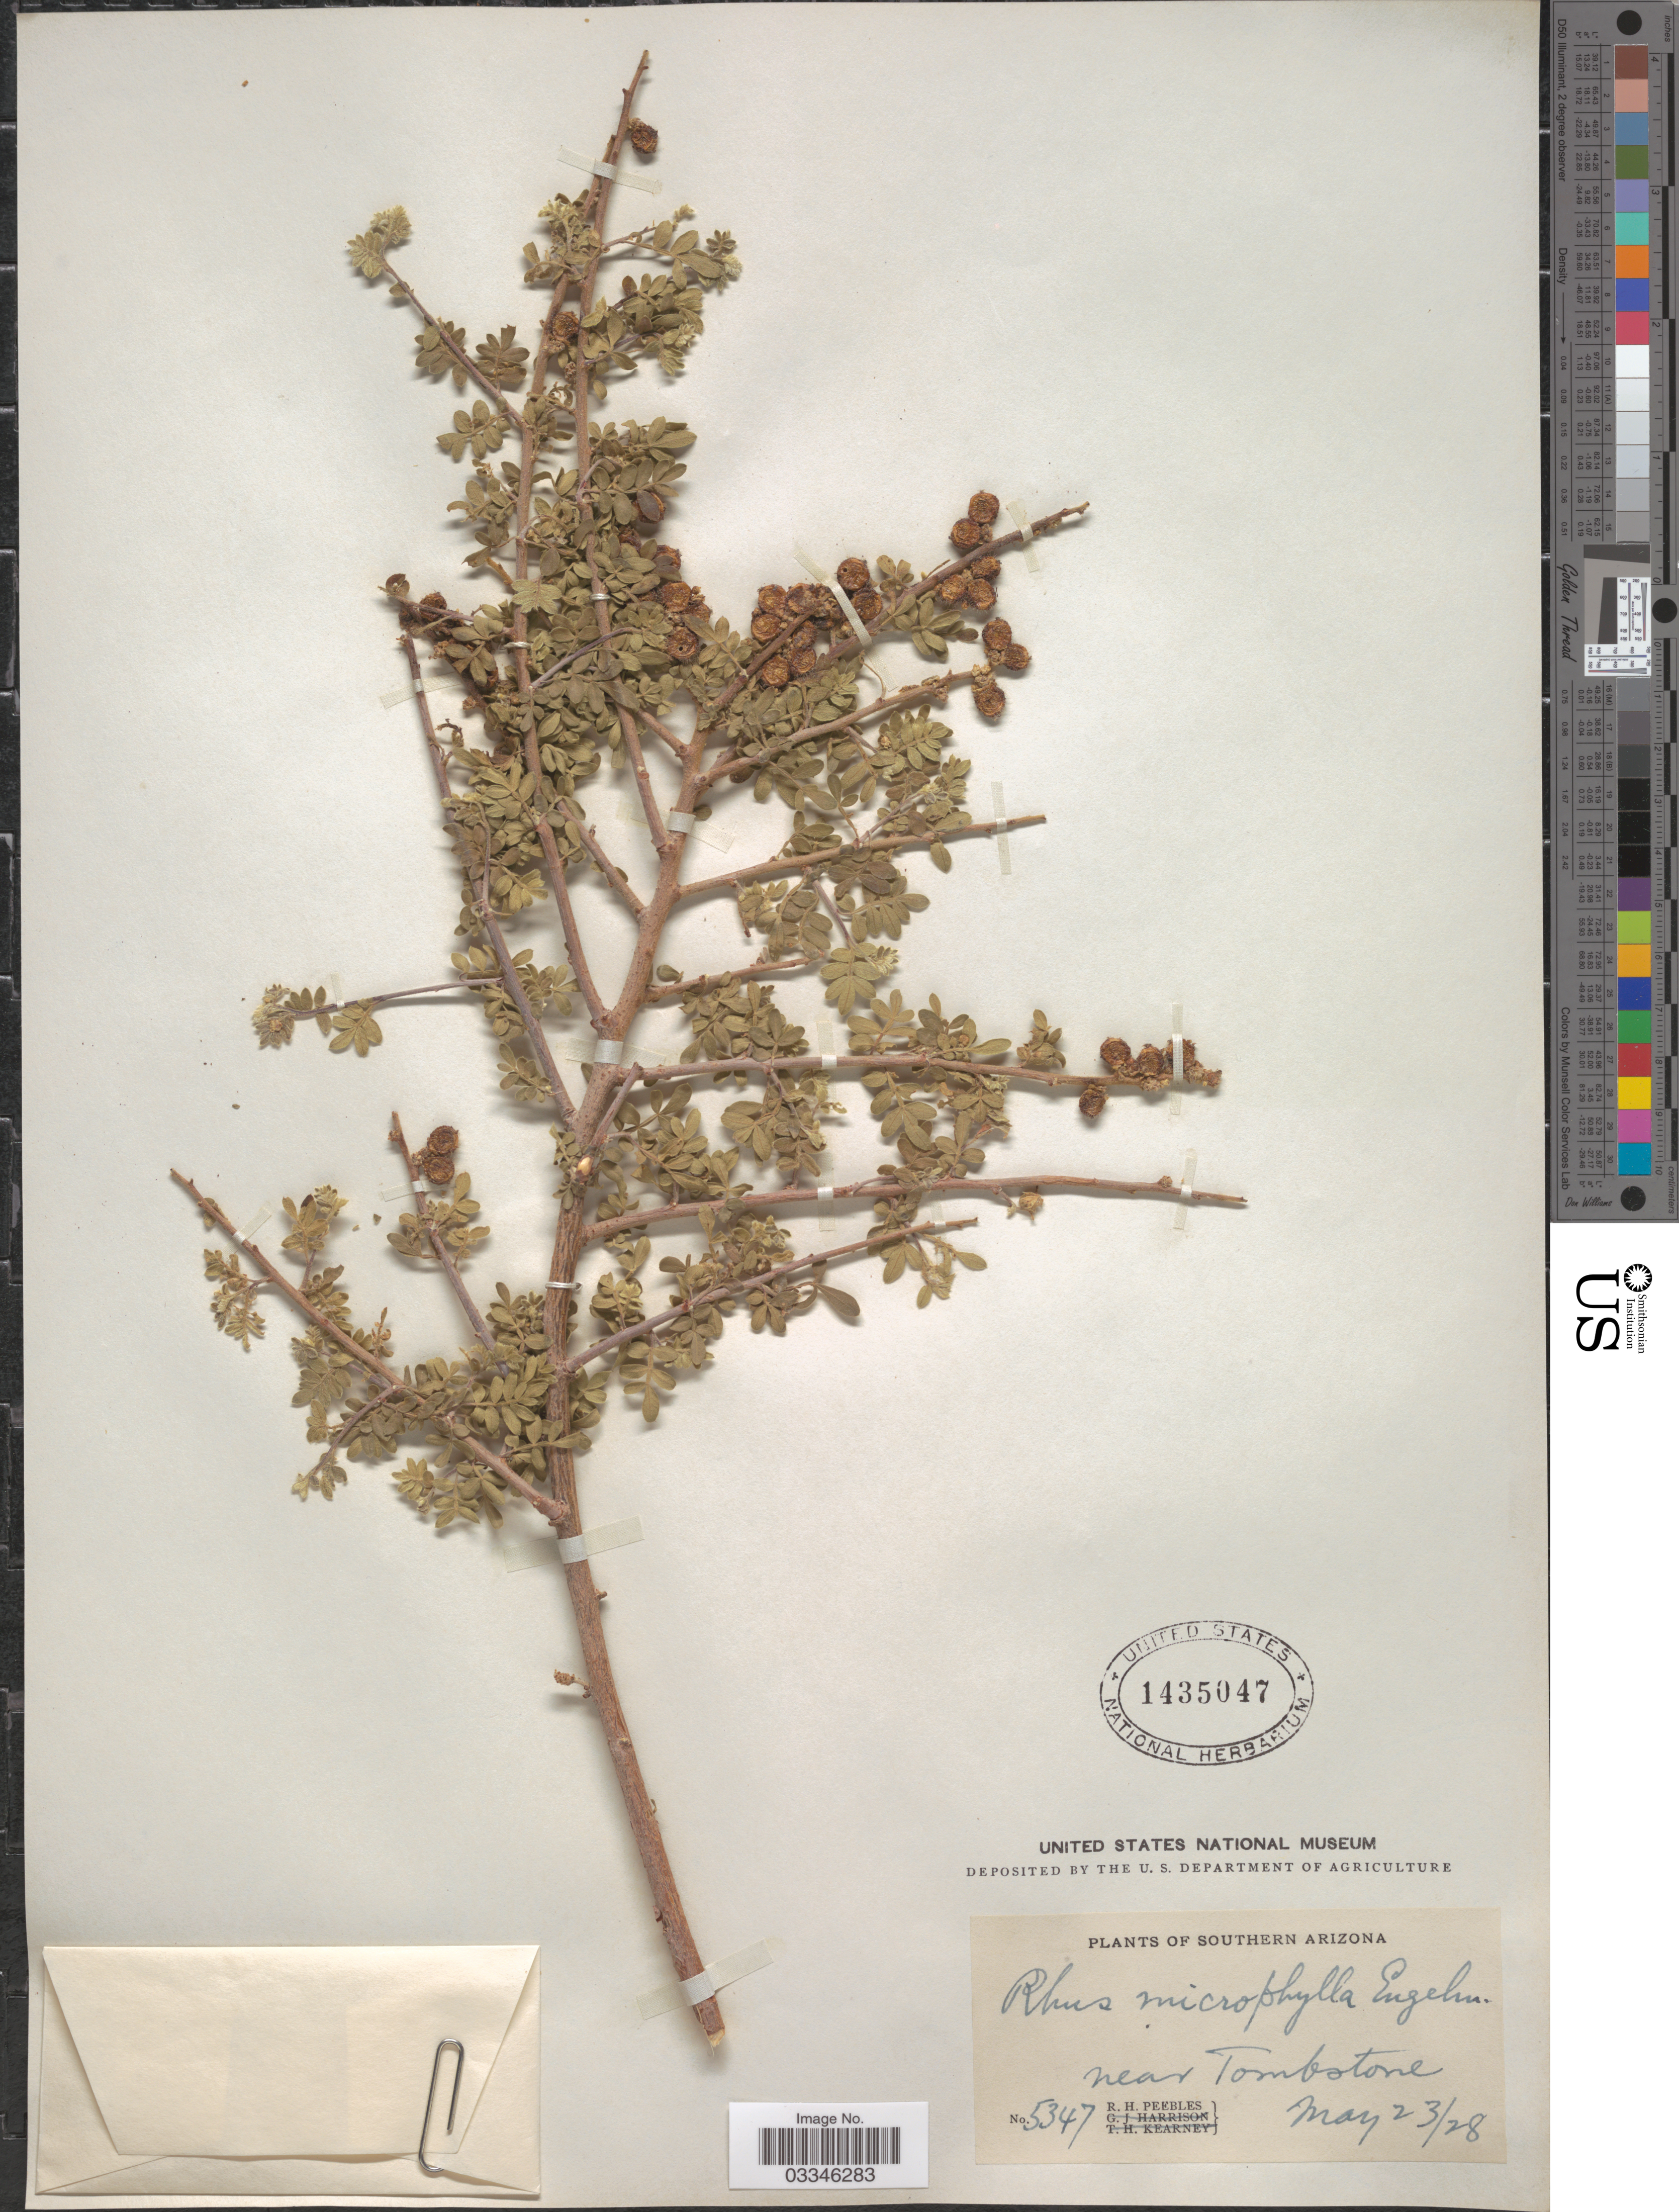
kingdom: Plantae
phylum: Tracheophyta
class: Magnoliopsida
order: Sapindales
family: Anacardiaceae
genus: Rhus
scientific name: Rhus microphylla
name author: Engelm.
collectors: R. H. Peebles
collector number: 5347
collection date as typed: Transcribed d/m/y: 23/5/78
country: United States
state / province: Arizona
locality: Southern Arizona. Near Tombstone.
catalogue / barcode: US 1435047